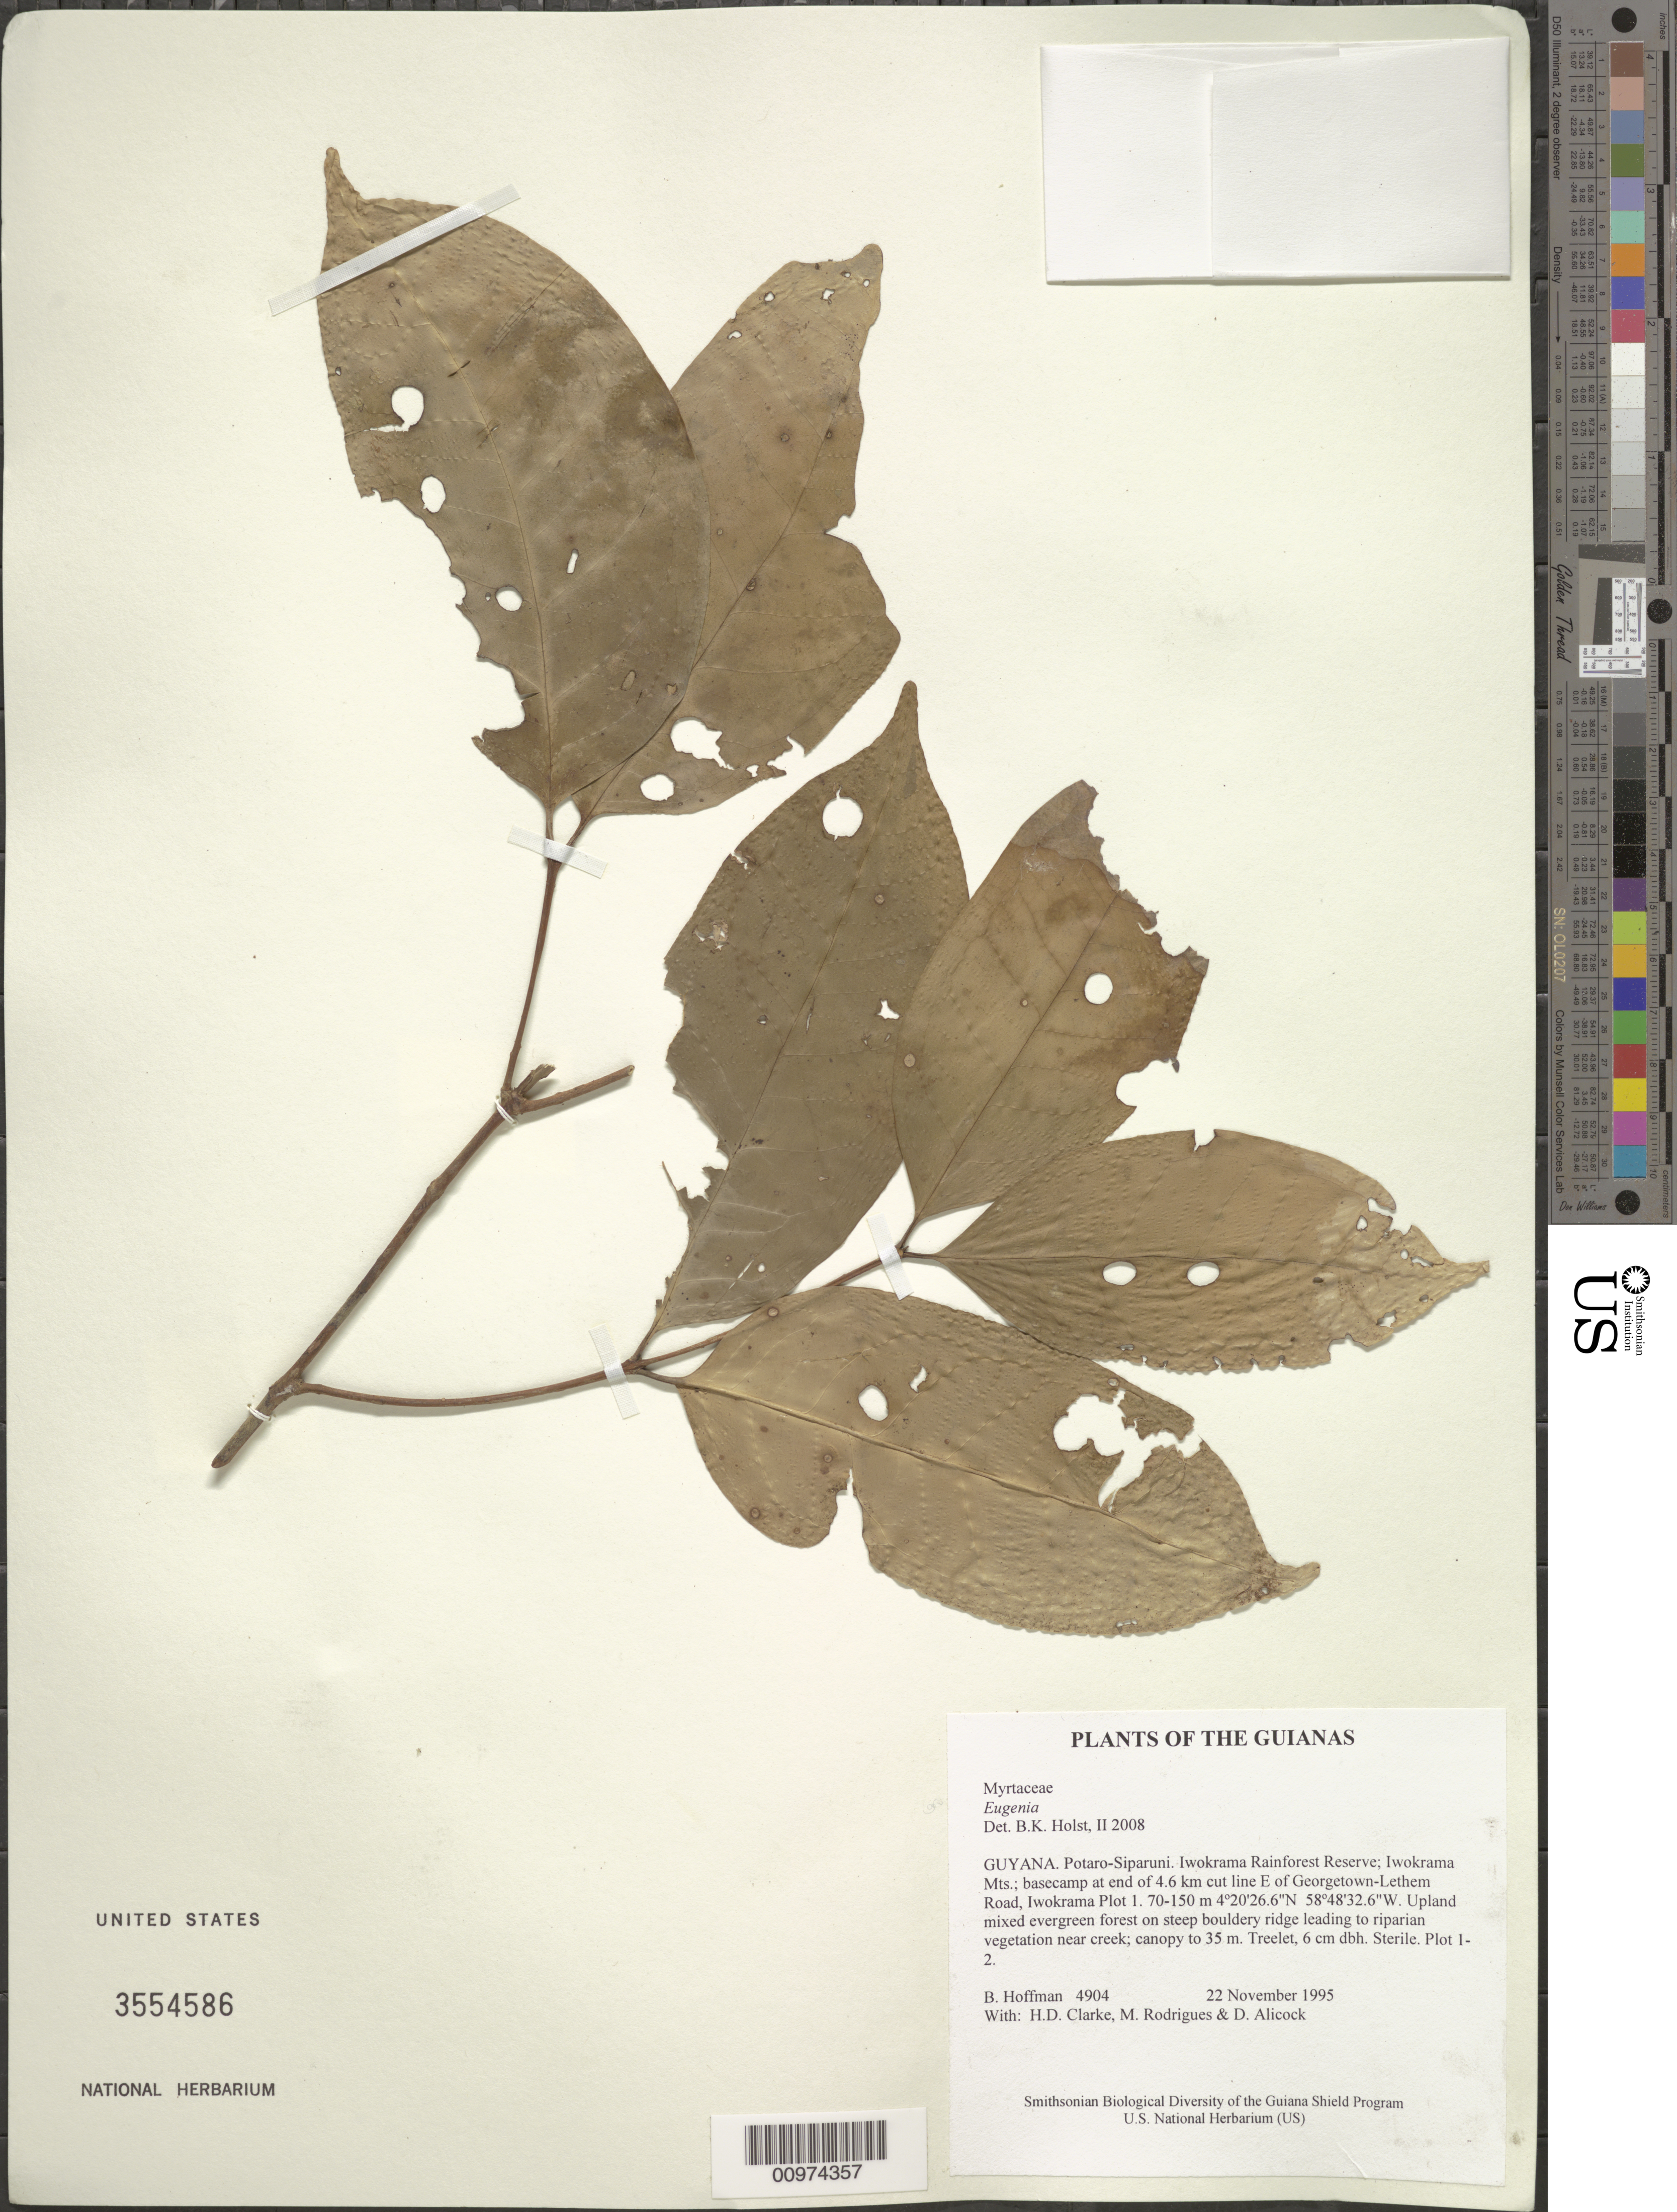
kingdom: Plantae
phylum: Tracheophyta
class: Magnoliopsida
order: Myrtales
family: Myrtaceae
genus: Eugenia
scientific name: Eugenia sp.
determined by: Holst, Bruce K.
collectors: B. Hoffman, H. D. Clarke, M. Rodrigues & D. Allicock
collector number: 4904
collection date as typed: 22 November 1995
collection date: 1995-11-22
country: Guyana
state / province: Potaro-Siparuni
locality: Iwokrama Rainforest Reserve; Iwokrama Mts.; basecamp at end of 4.6 km cut line E of Georgetown-Lethem Road, Iwokrama Plot 1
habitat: Upland mixed evergreen forest on steep bouldery ridge leading to riparian vegetation near creek; canopy to 35 m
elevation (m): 70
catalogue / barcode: US 3554586